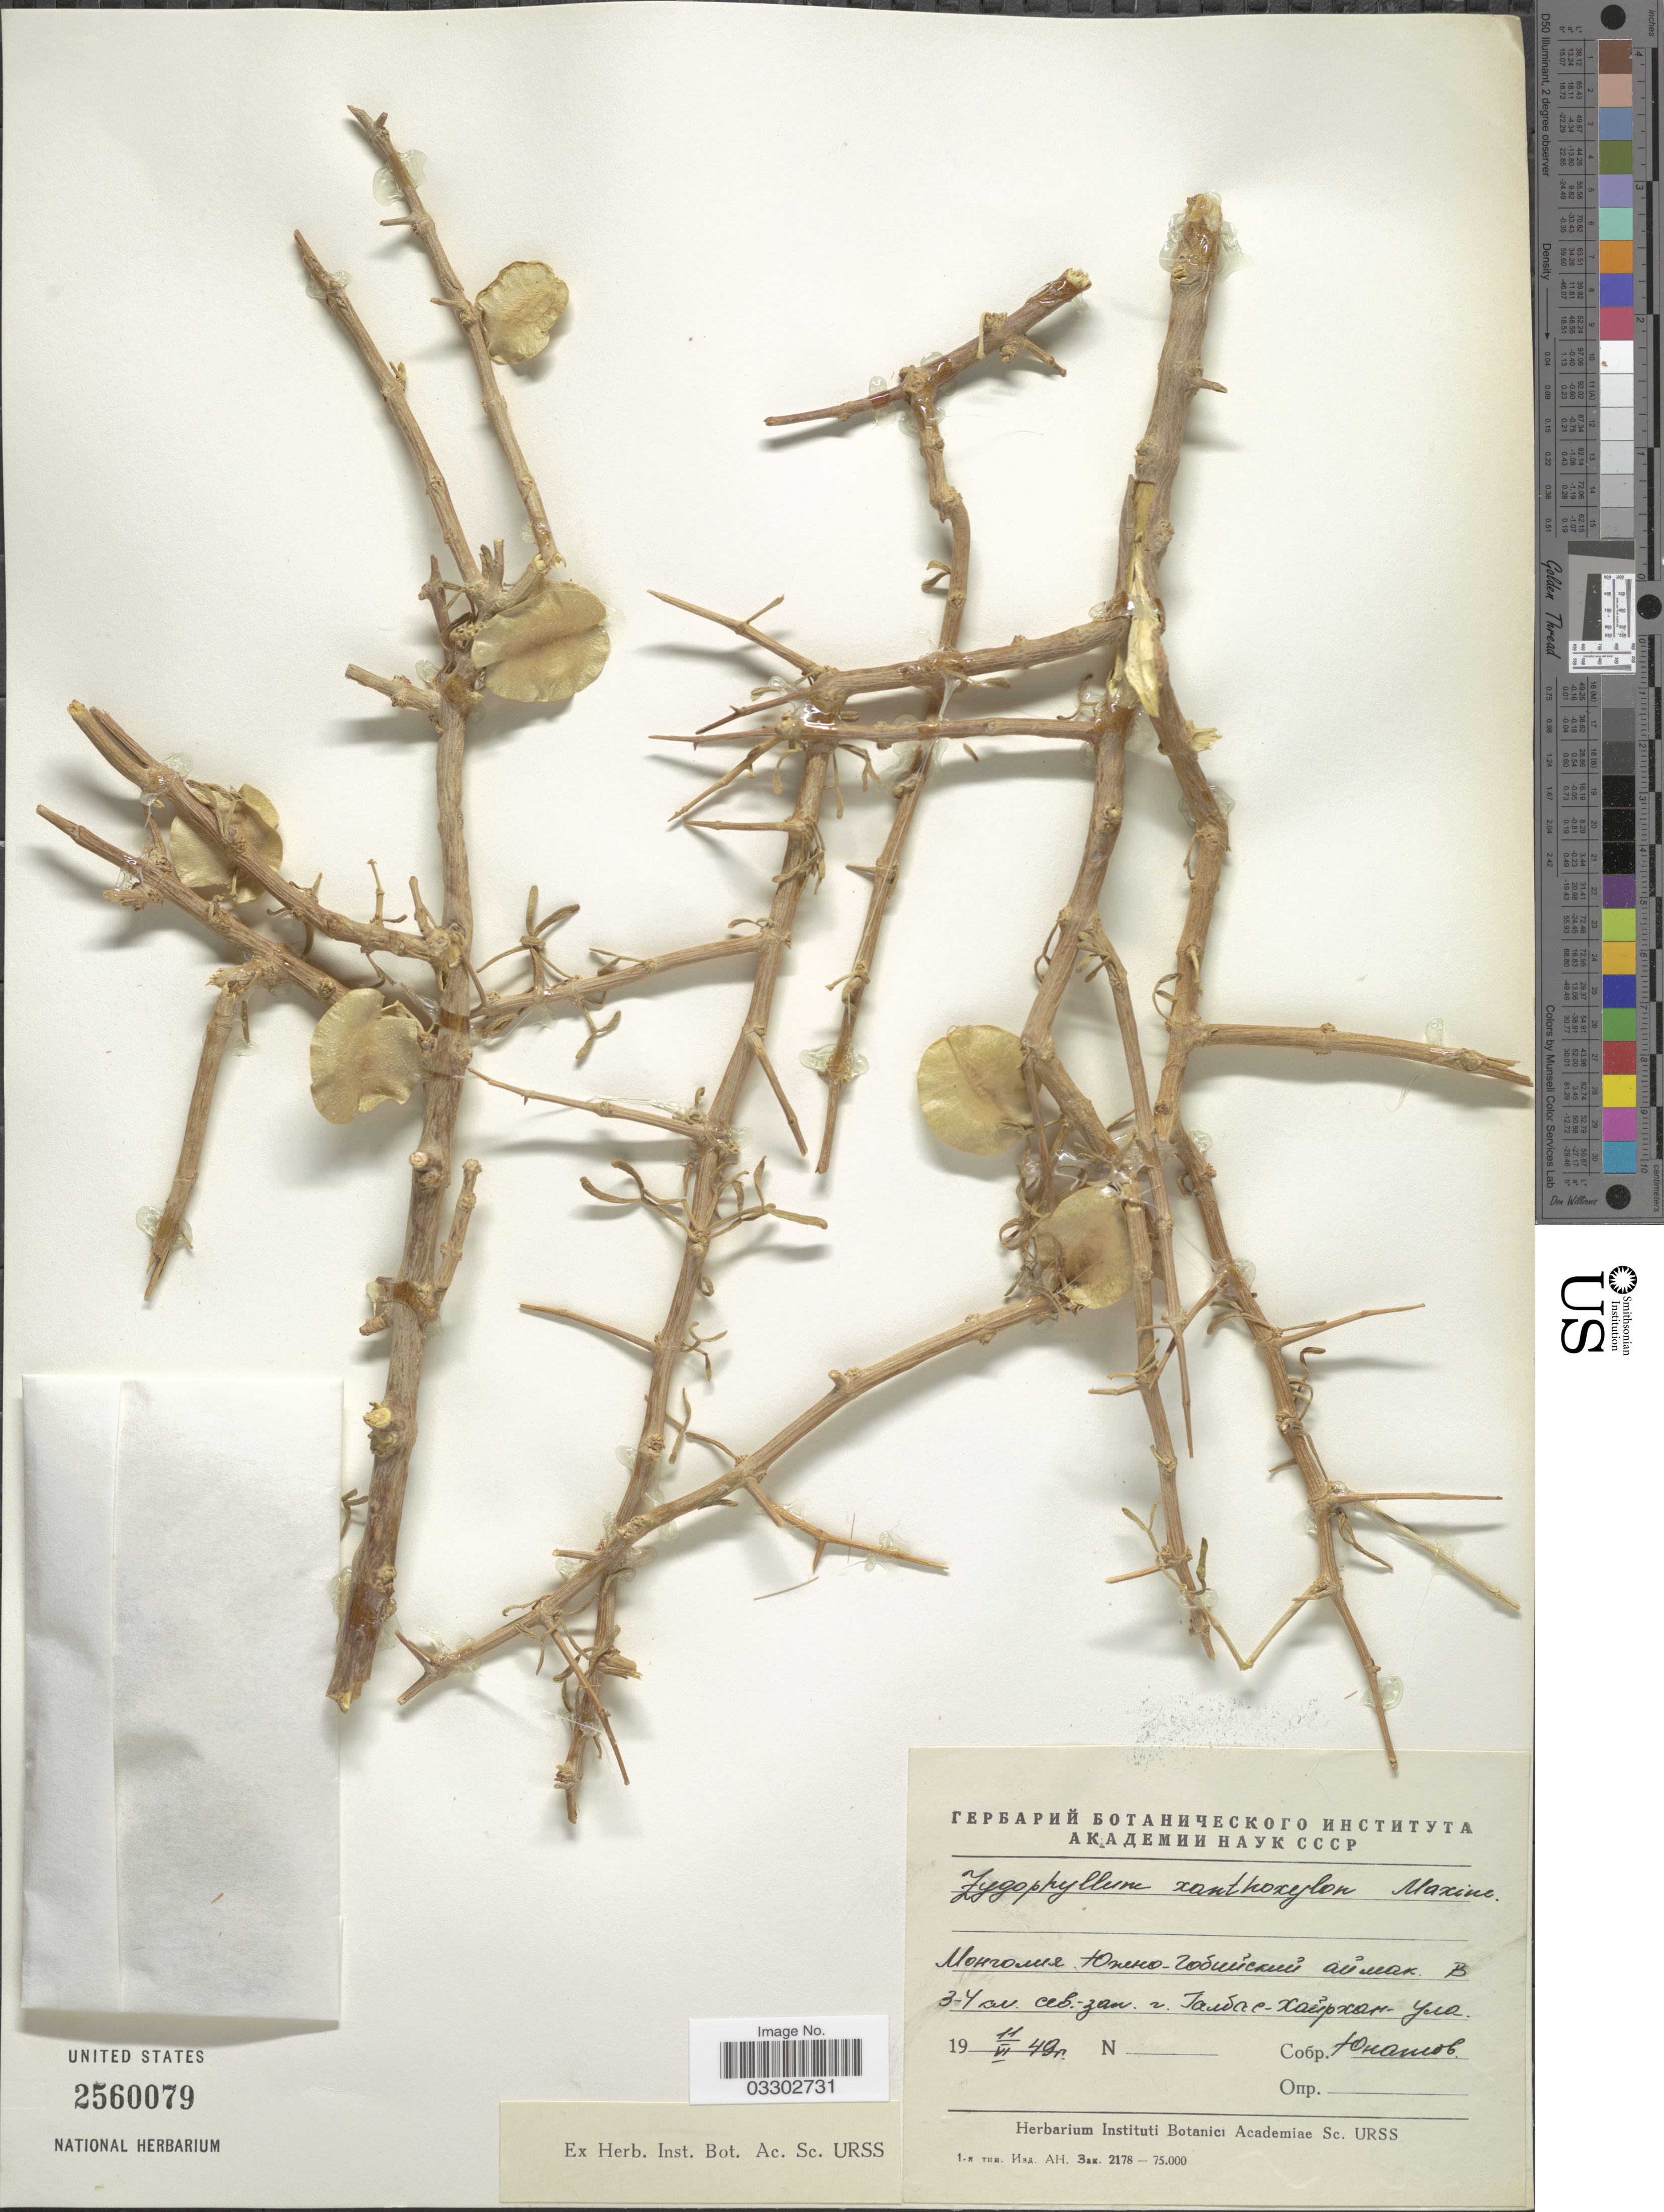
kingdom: Plantae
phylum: Tracheophyta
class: Magnoliopsida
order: Zygophyllales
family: Zygophyllaceae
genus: Zygophyllum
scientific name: Zygophyllum xanthoxylum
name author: Engl.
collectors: Unatov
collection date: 1949-06-11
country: Mongolia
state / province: Omnogovi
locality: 3-4 km NW from Hayrahan Uula Mt.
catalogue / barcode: US 2560079